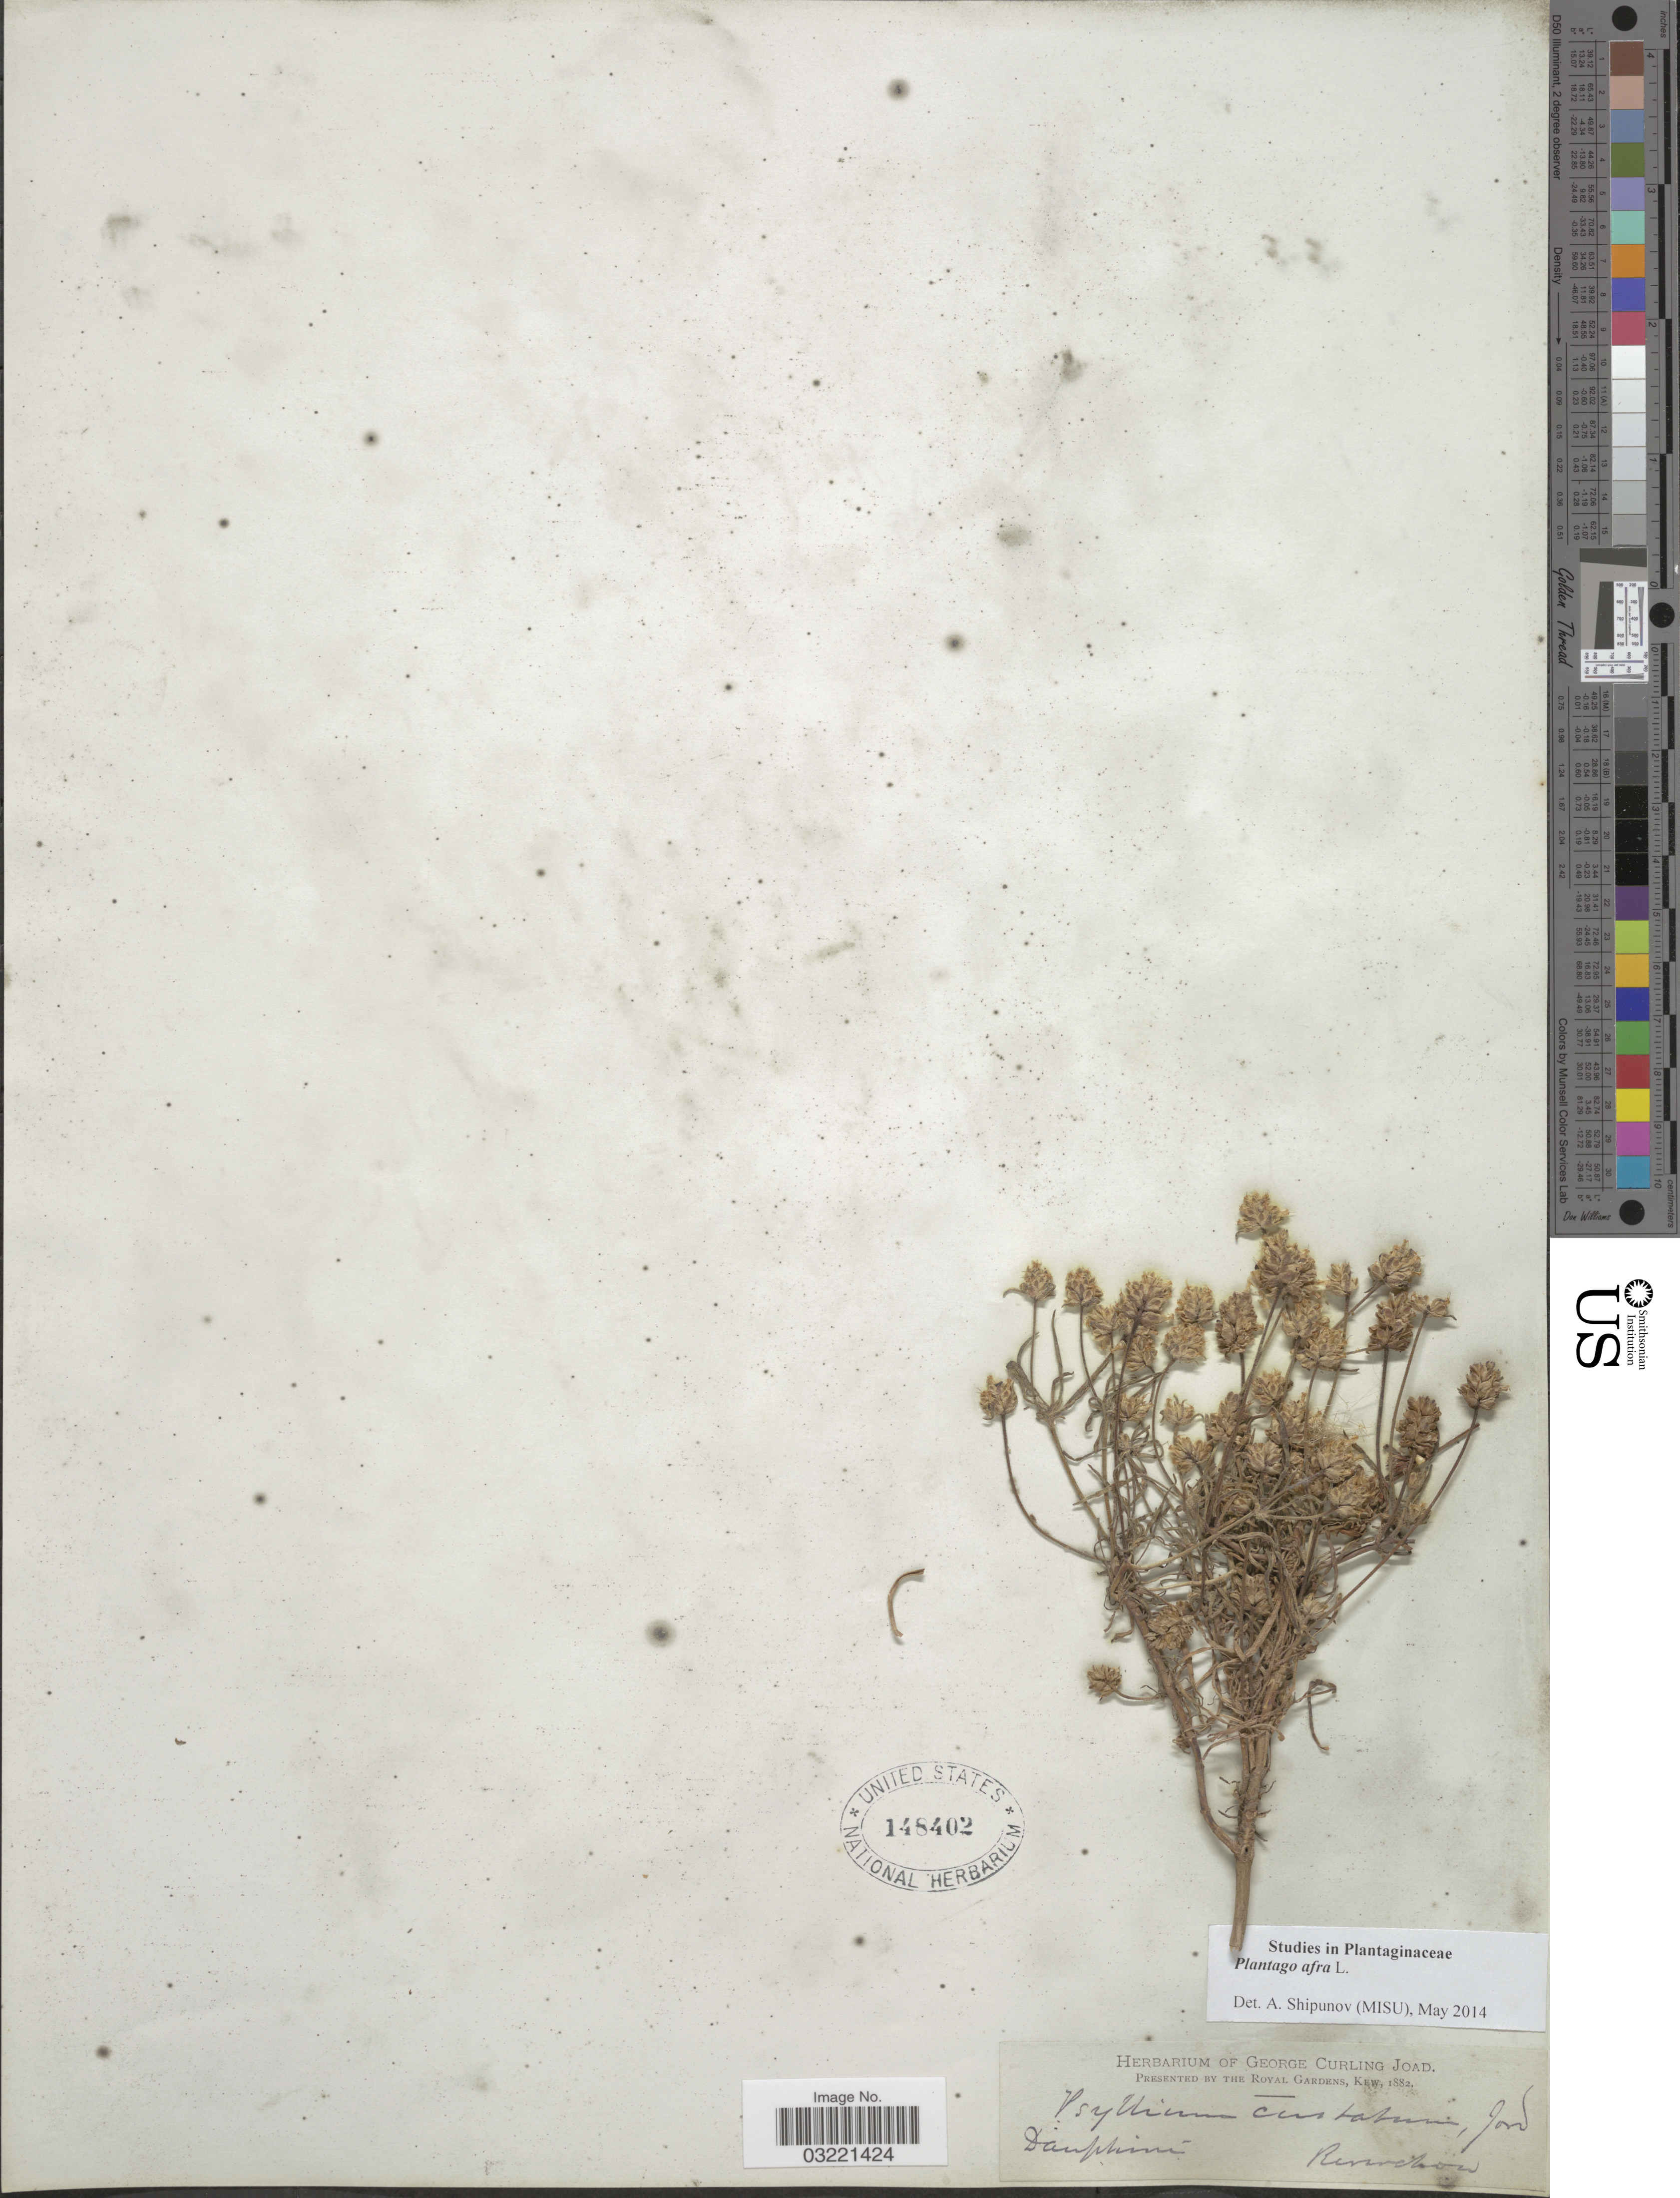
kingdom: Plantae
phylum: Tracheophyta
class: Magnoliopsida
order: Lamiales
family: Plantaginaceae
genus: Plantago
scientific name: Plantago afra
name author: L.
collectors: -. Reverchon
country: France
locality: Dauphine.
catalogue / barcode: US 148402